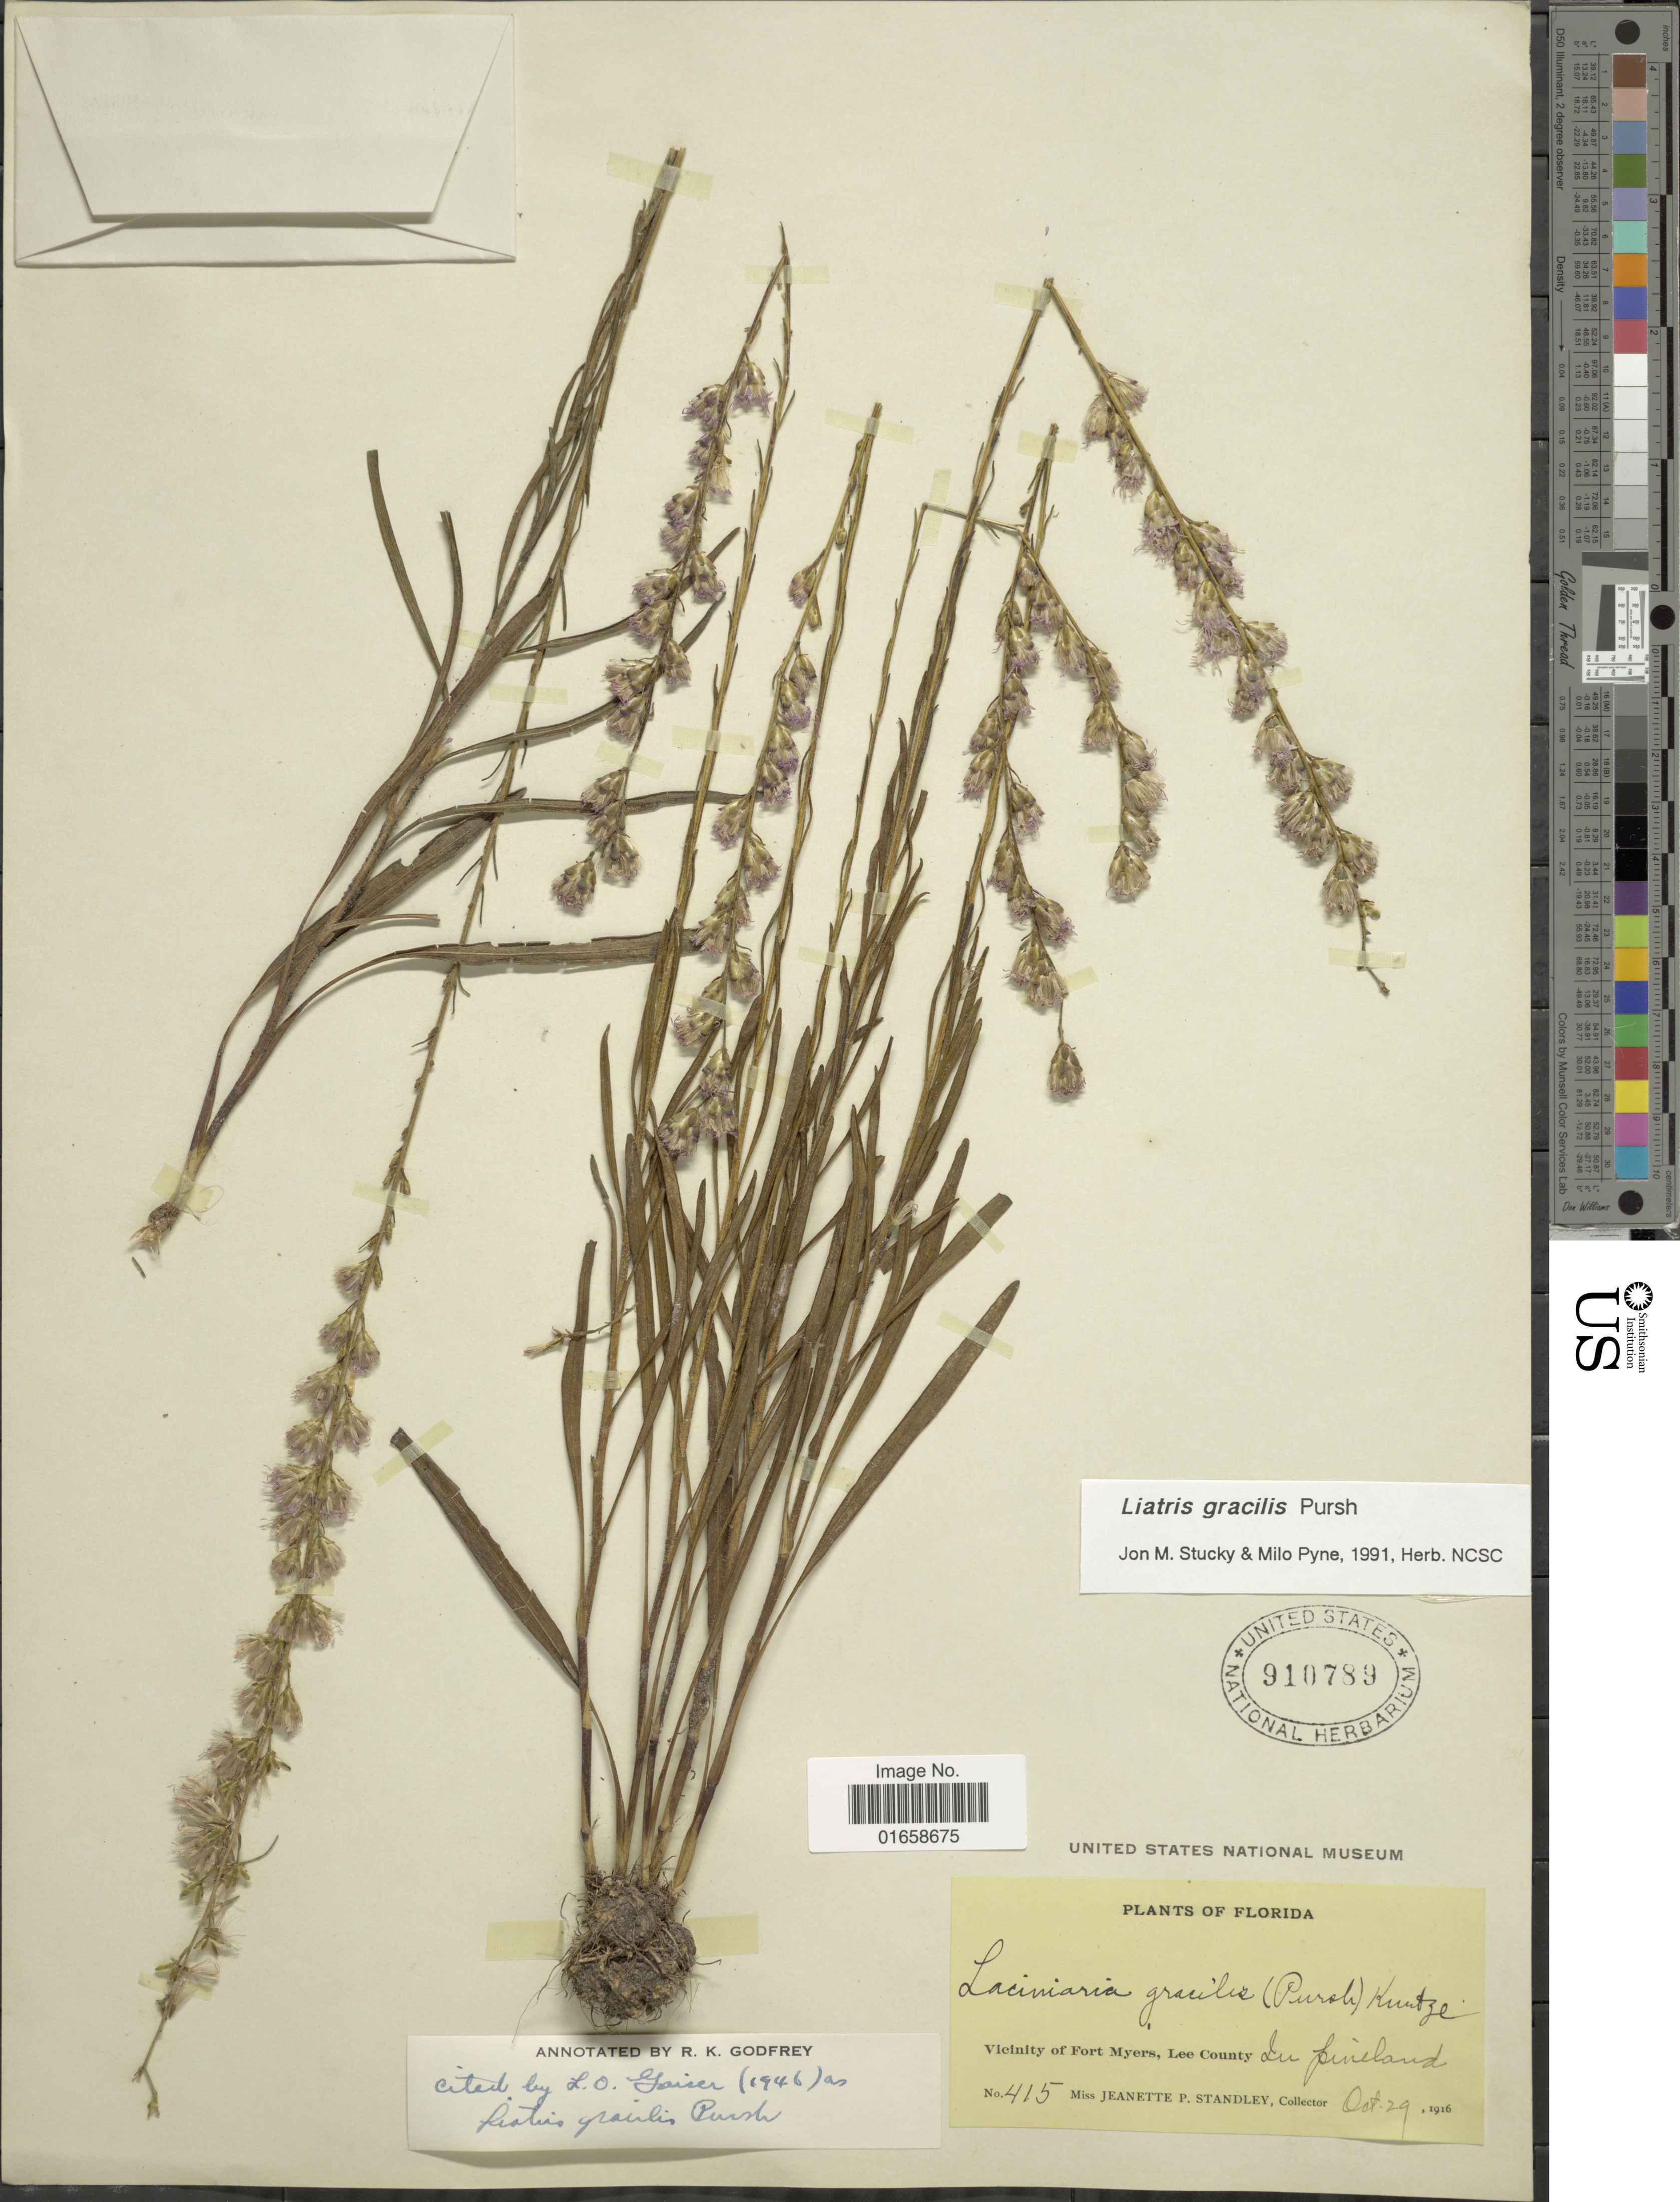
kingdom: Plantae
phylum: Tracheophyta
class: Magnoliopsida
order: Asterales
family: Asteraceae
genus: Liatris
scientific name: Liatris gracilis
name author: Pursh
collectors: J. P. Standley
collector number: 415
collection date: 1916-10-29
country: United States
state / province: Florida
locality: Vicinity of Fort Myers, Lee County, In Pineland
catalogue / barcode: US 910789